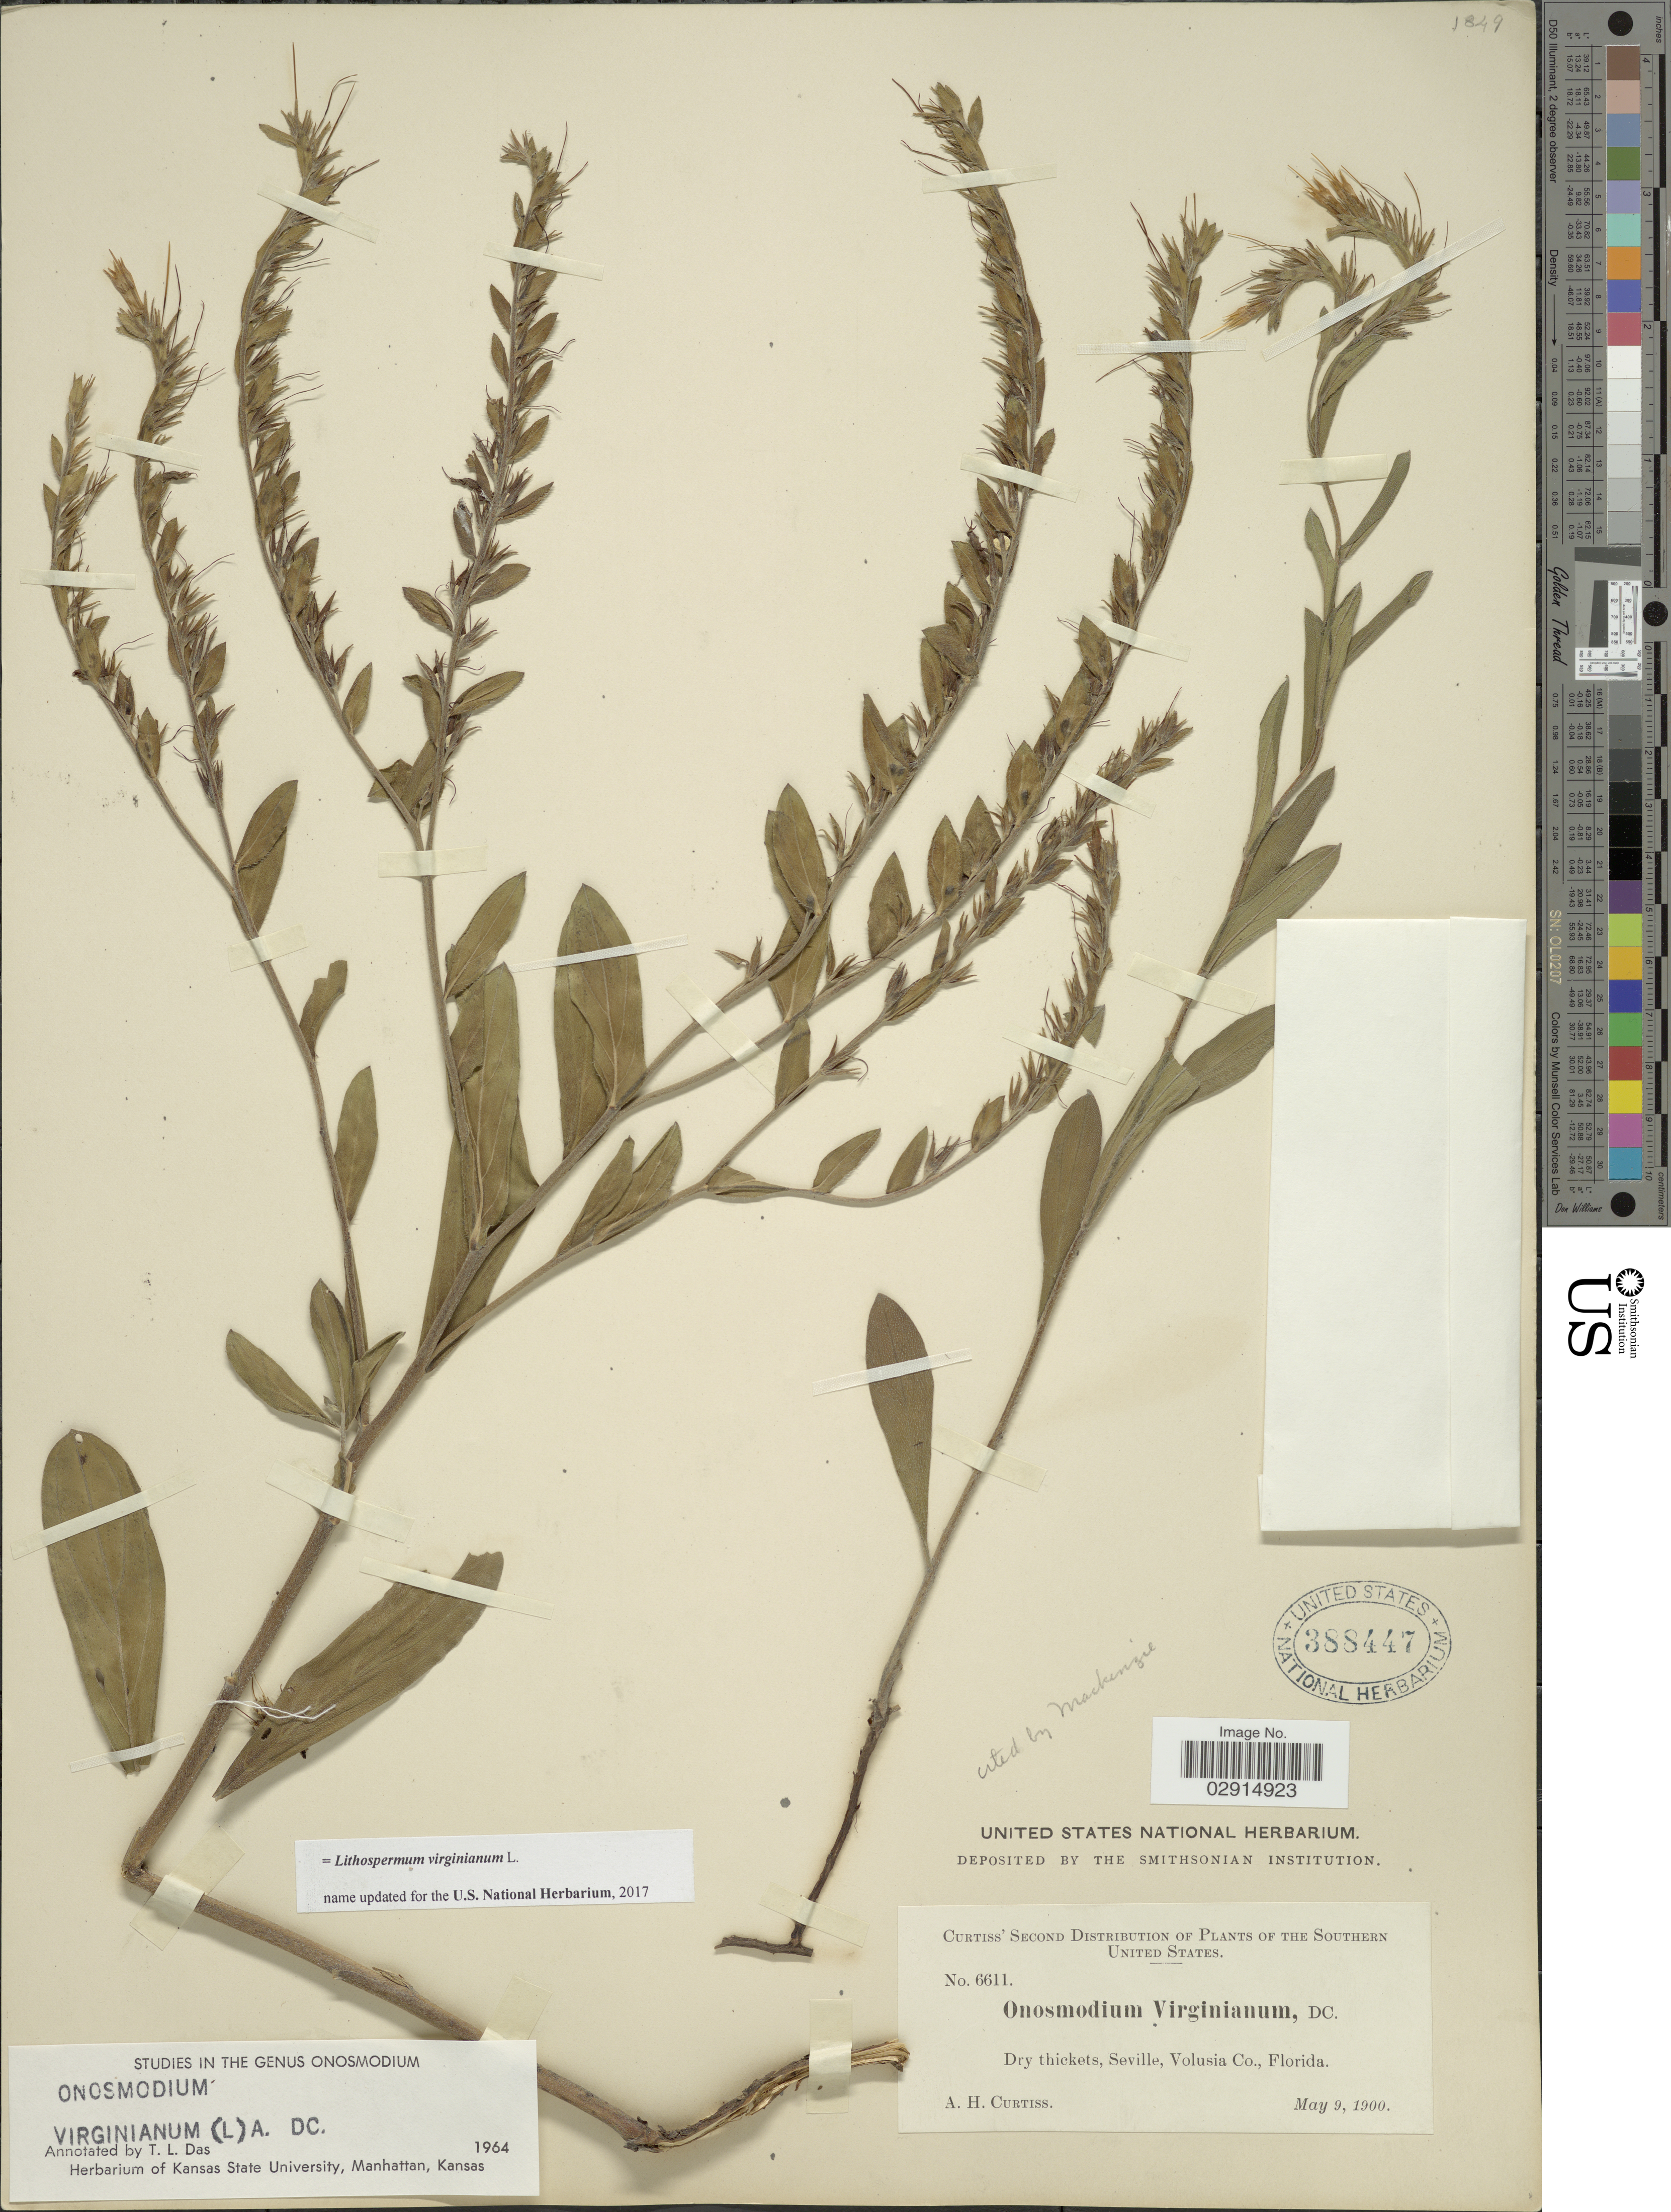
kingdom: Plantae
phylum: Tracheophyta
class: Magnoliopsida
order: Boraginales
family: Boraginaceae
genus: Lithospermum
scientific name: Lithospermum virginianum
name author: L.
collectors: A. H. Curtiss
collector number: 6611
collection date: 1900-05-09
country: United States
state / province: Florida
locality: Dry thickets, Seville, Volusia Co. The Southern United States.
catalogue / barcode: US 388447